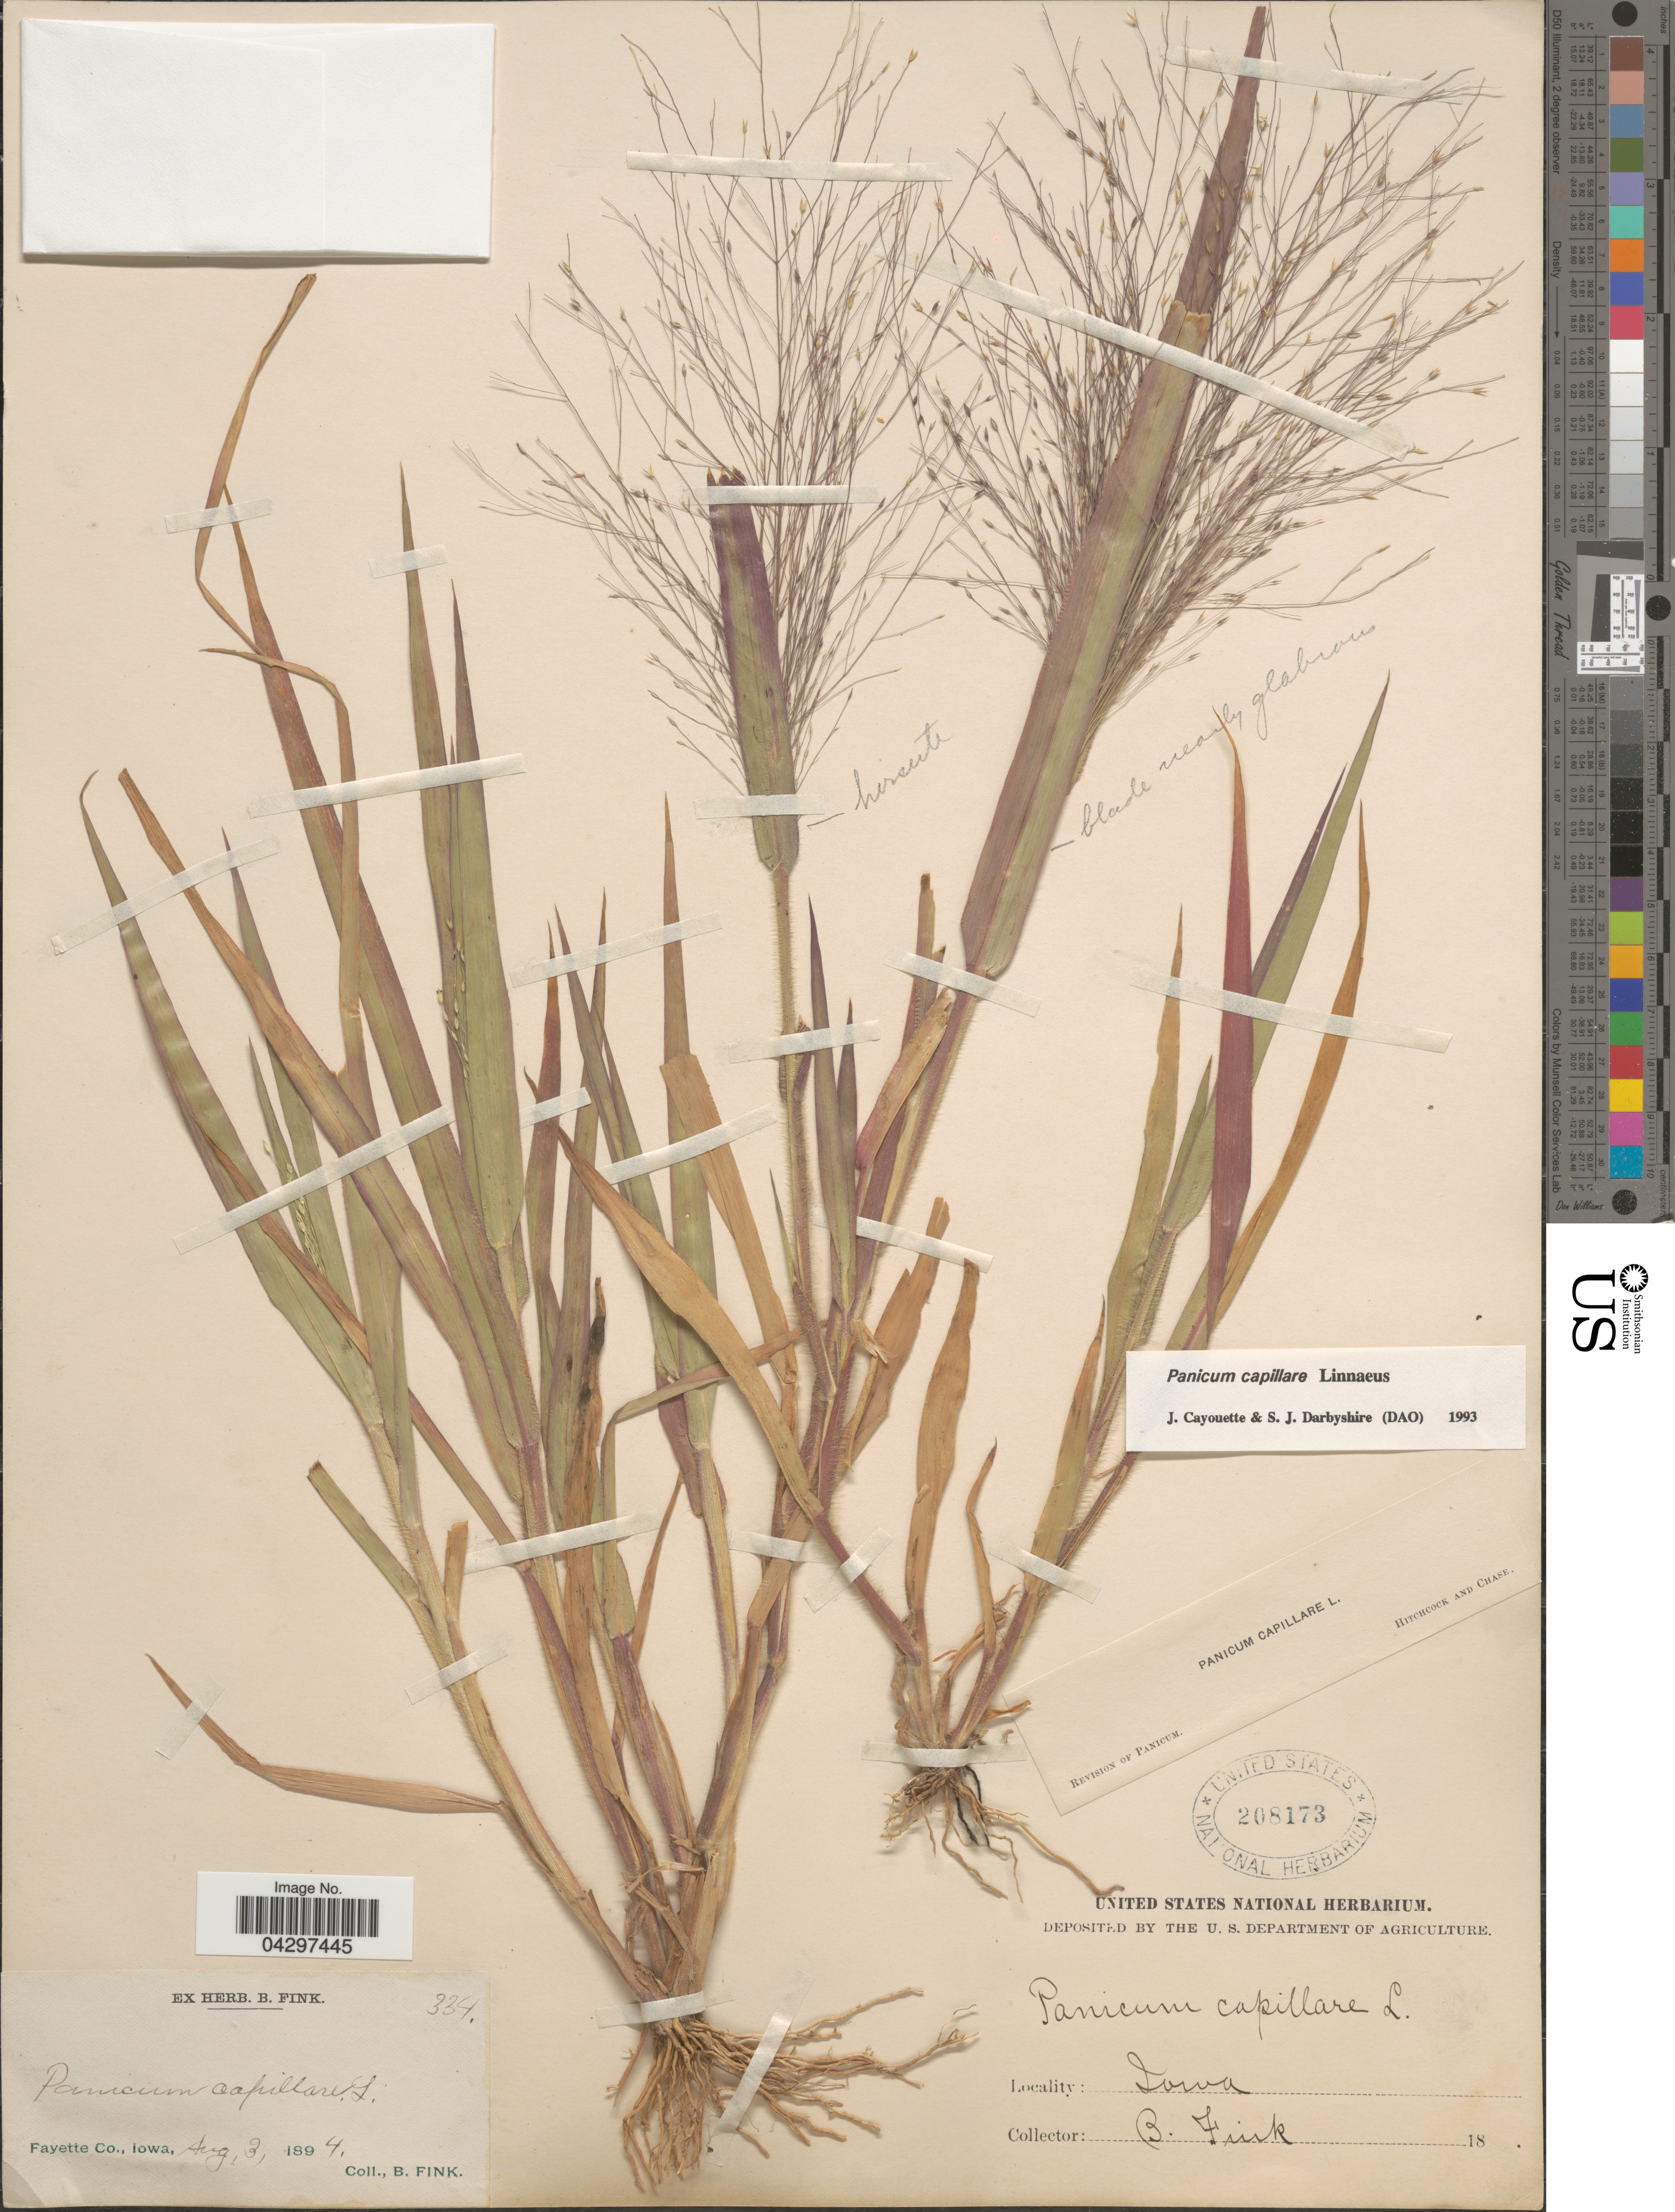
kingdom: Plantae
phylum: Tracheophyta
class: Liliopsida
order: Poales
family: Poaceae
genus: Panicum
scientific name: Panicum capillare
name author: L.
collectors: B. Fink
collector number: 334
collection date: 1894-08-03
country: United States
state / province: Iowa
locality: Fayette Co.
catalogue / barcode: US 208173